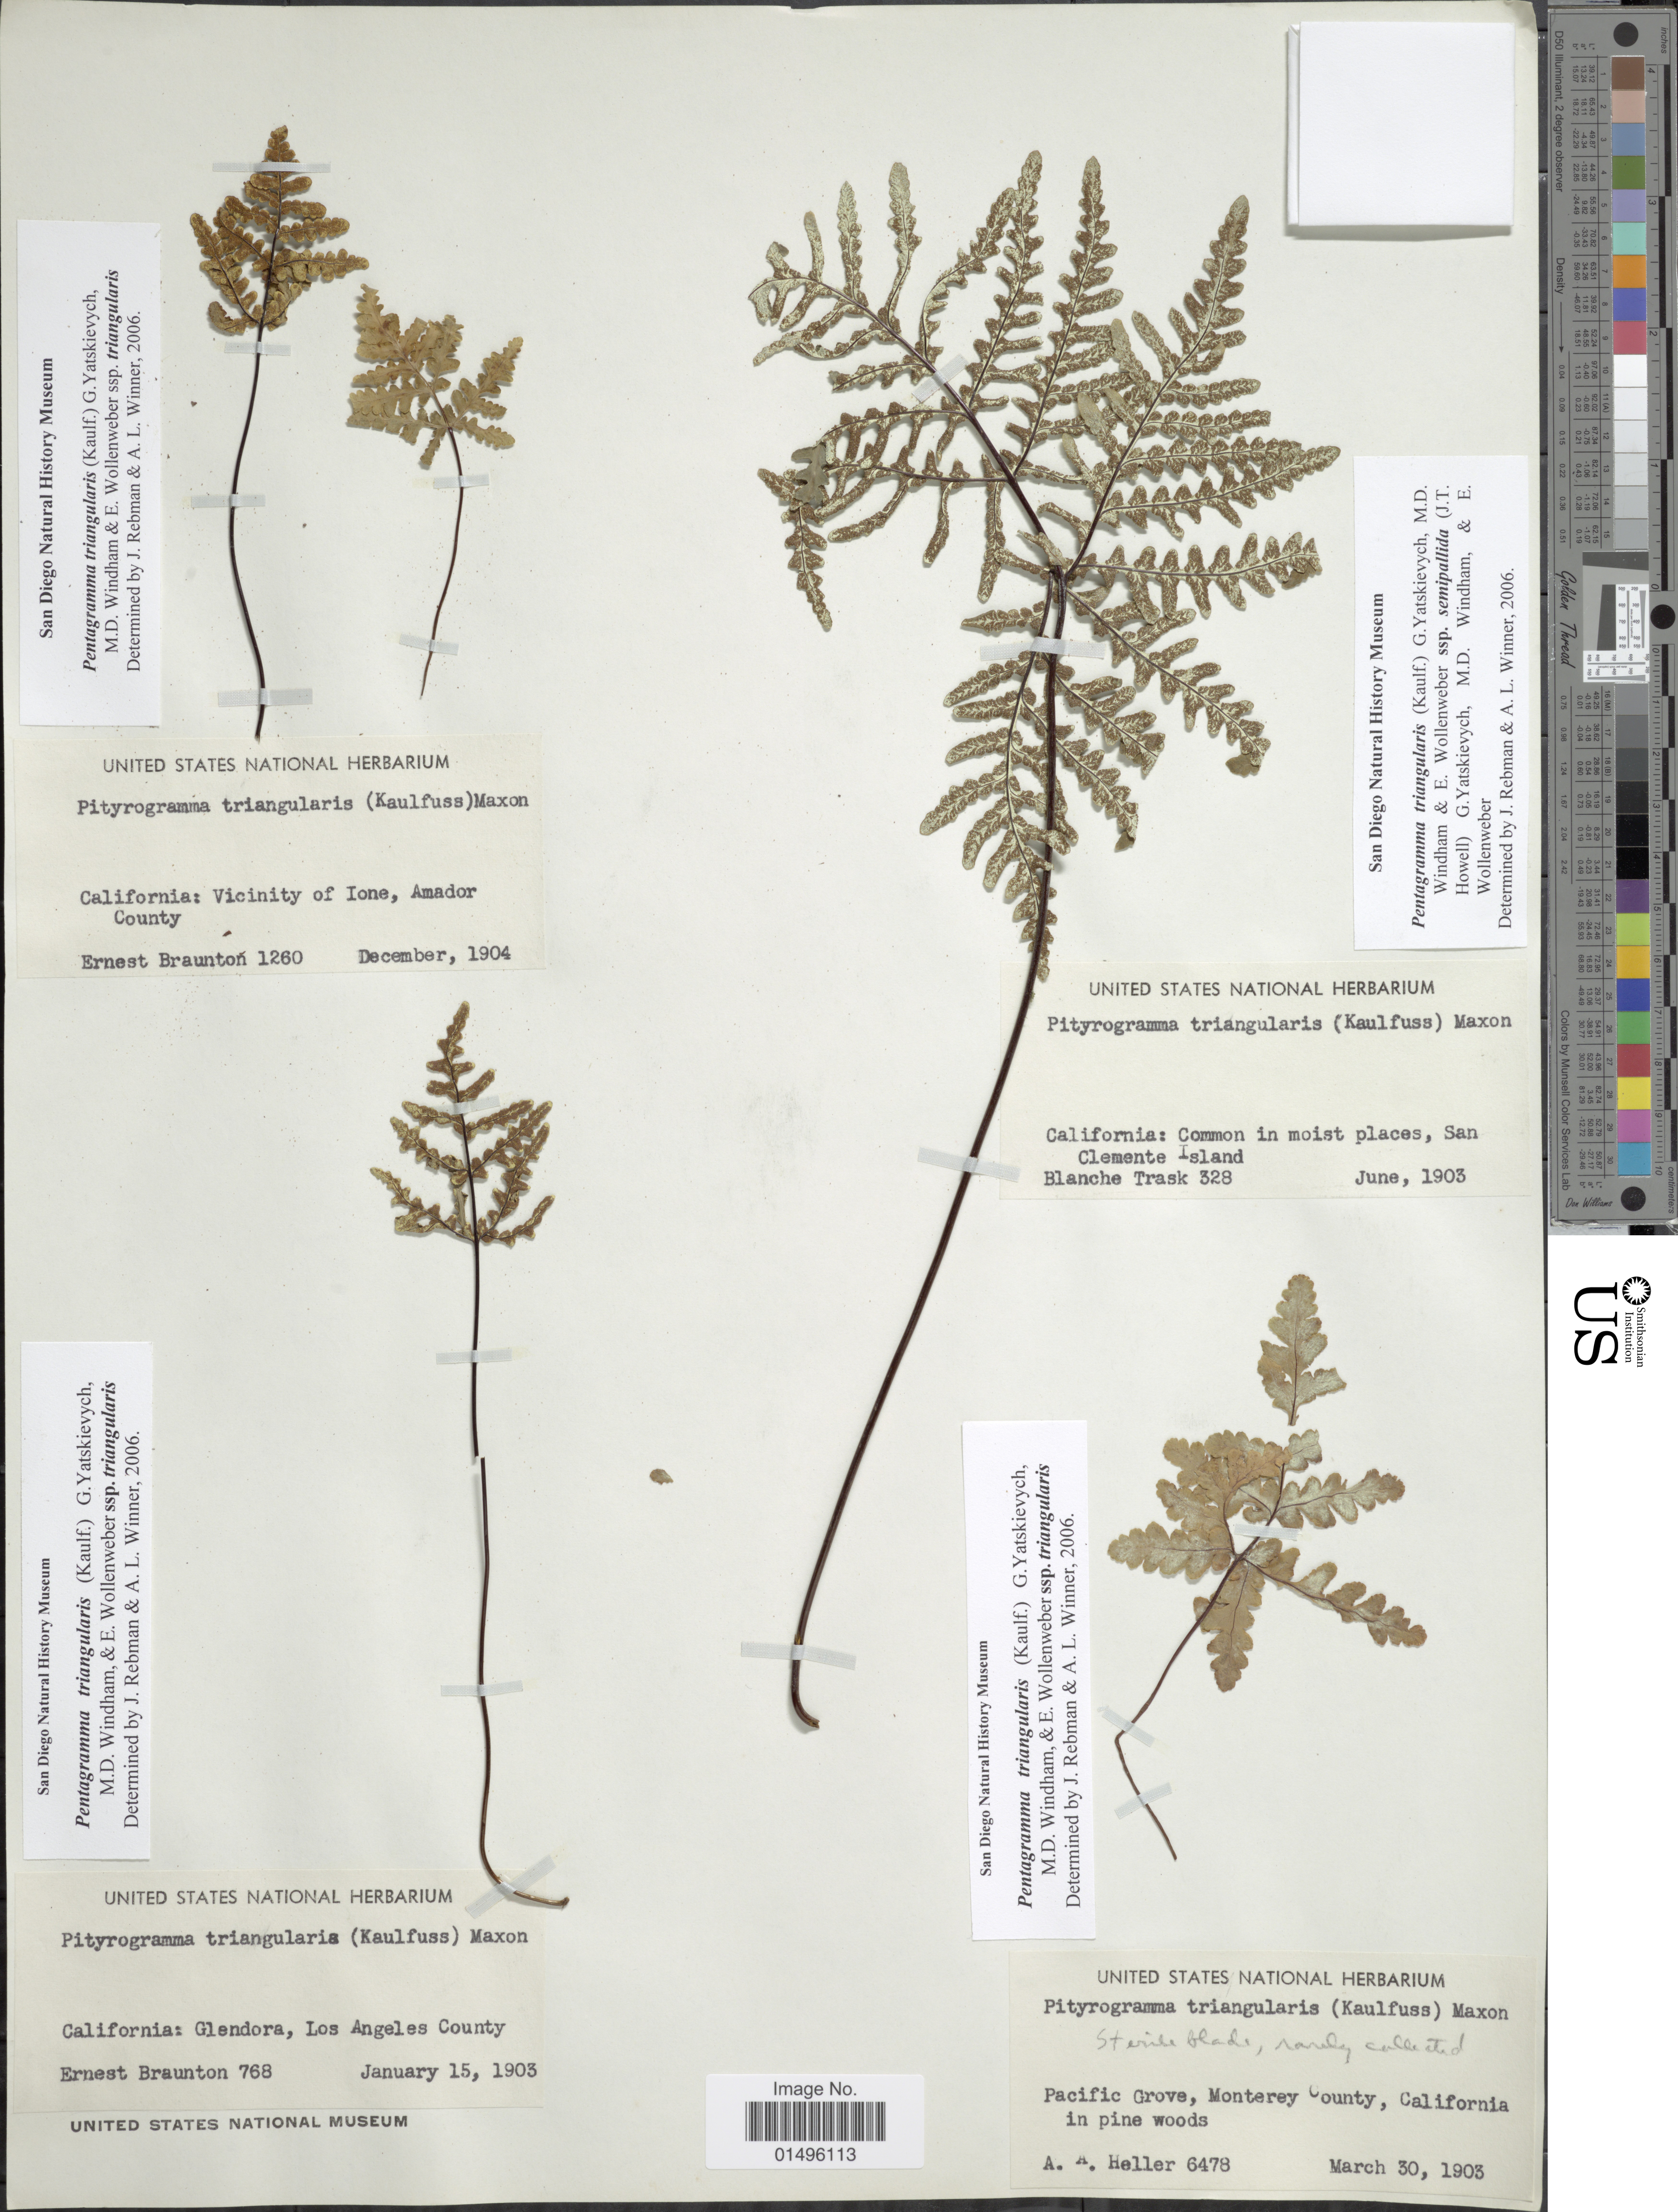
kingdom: Plantae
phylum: Tracheophyta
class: Polypodiopsida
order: Polypodiales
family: Pteridaceae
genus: Pentagramma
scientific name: Pentagramma triangularis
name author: (Kaulf.) Yatsk. et al.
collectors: E. Braunton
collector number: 1260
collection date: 1904-12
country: United States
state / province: California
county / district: Amador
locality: California: Vicinity of Ione, Amador County.